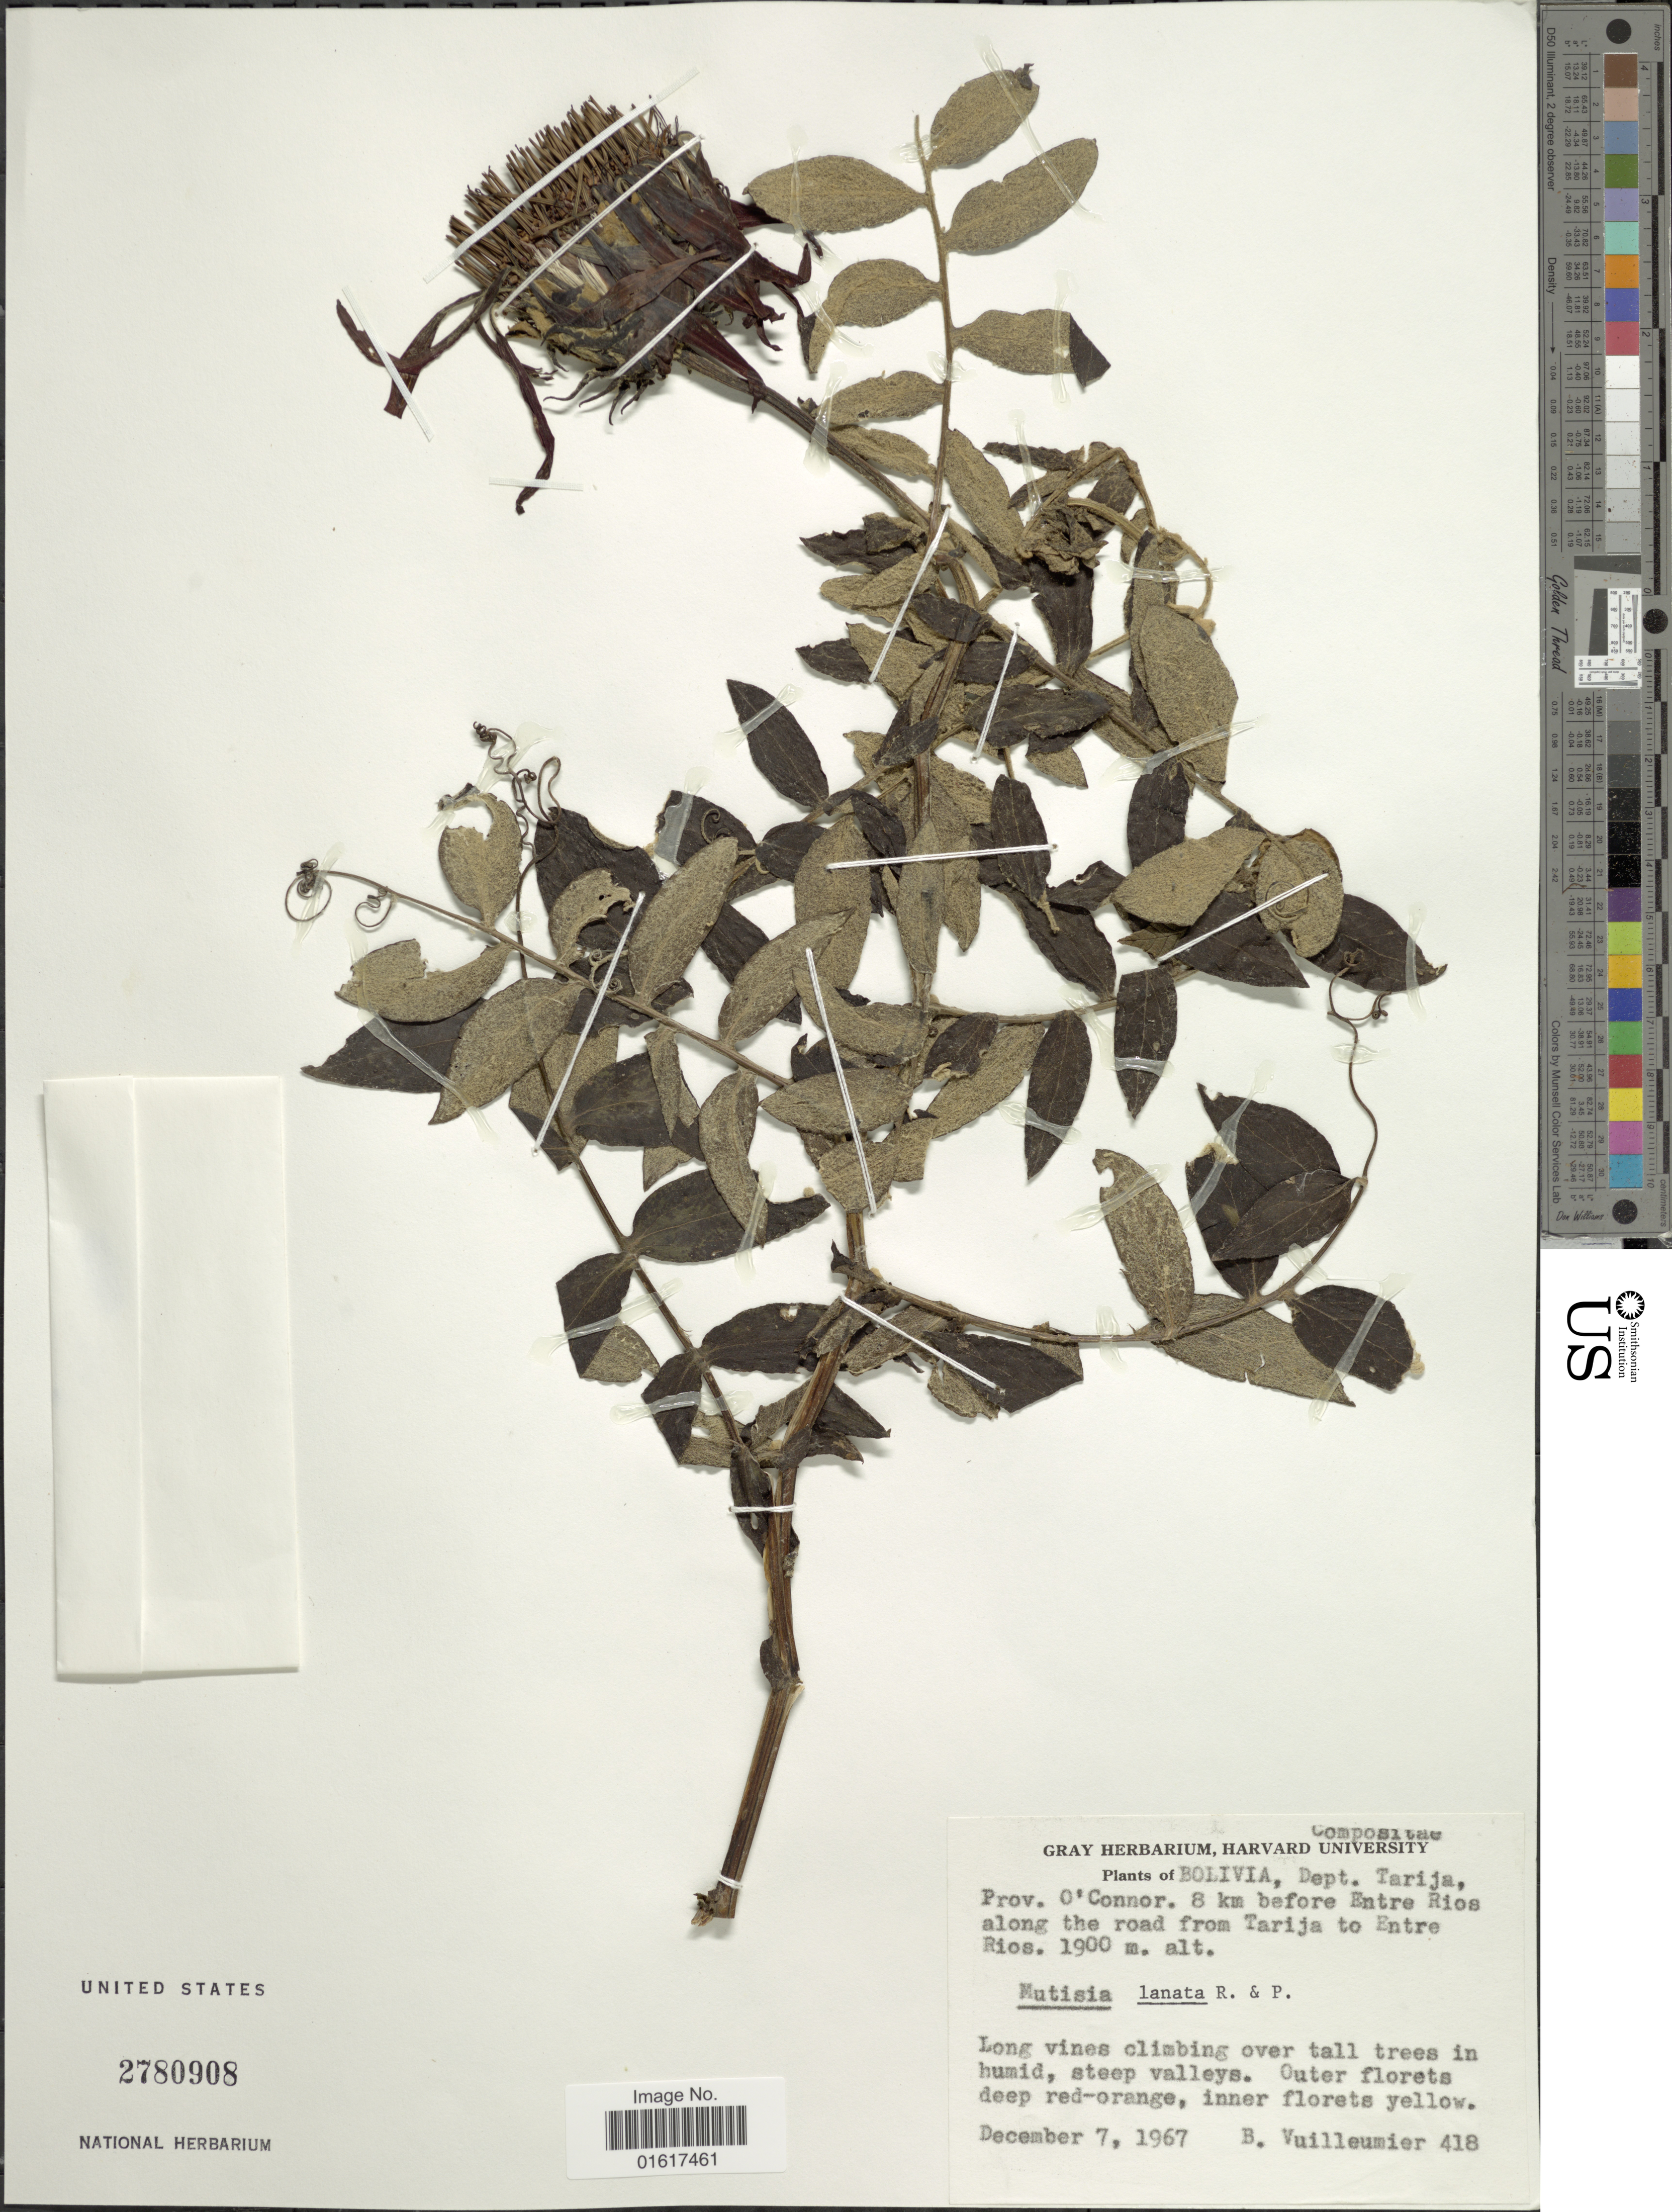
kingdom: Plantae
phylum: Tracheophyta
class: Magnoliopsida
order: Asterales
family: Asteraceae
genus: Mutisia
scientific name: Mutisia lanata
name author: Ruiz & Pav.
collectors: B. Vuilleumier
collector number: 418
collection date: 1967-12-07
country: Bolivia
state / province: Tarija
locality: Prov. O'Connor. 8 km before Entre Rios along the road from Tarija to Entre Rios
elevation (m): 1900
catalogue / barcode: US 2780908